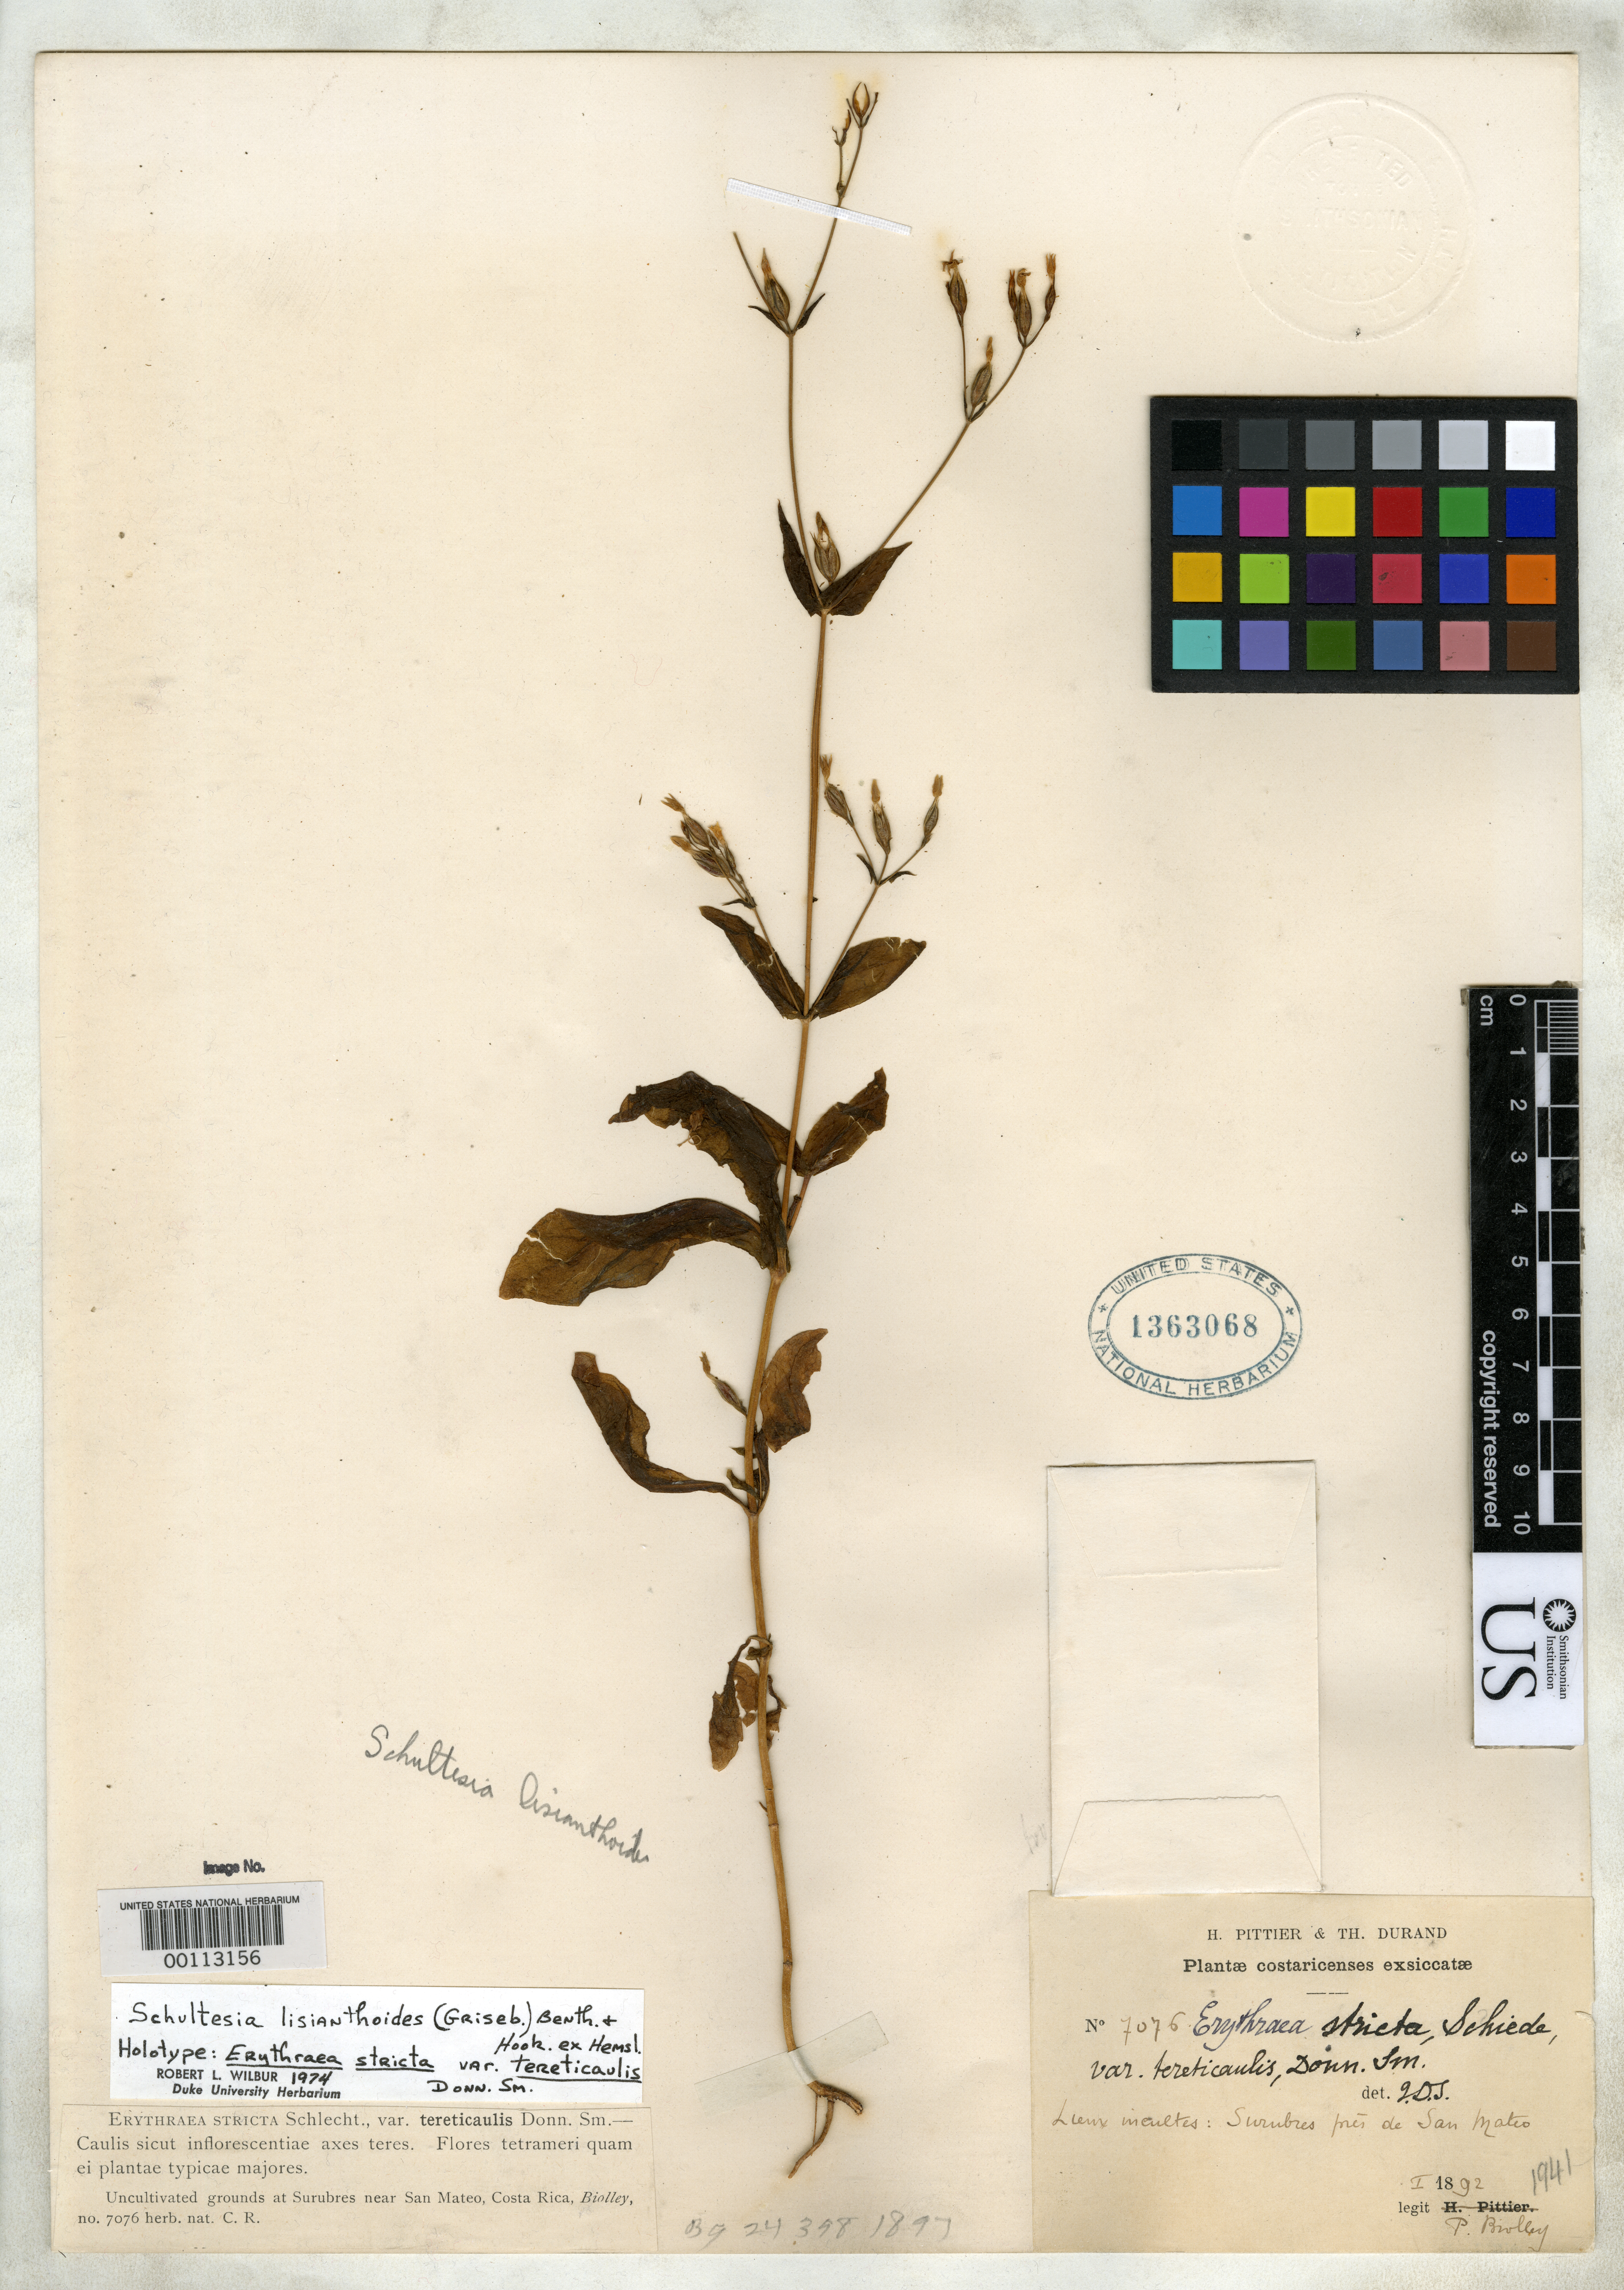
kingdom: Plantae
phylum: Tracheophyta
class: Magnoliopsida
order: Gentianales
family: Gentianaceae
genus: Erythraea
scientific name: Erythraea stricta var. tereticaulis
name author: Donn. Sm.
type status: Isotype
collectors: P. Biolley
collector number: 7076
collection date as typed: Jan 1892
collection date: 1892-01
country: Costa Rica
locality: Surubres near San Mateo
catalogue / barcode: US 1363068